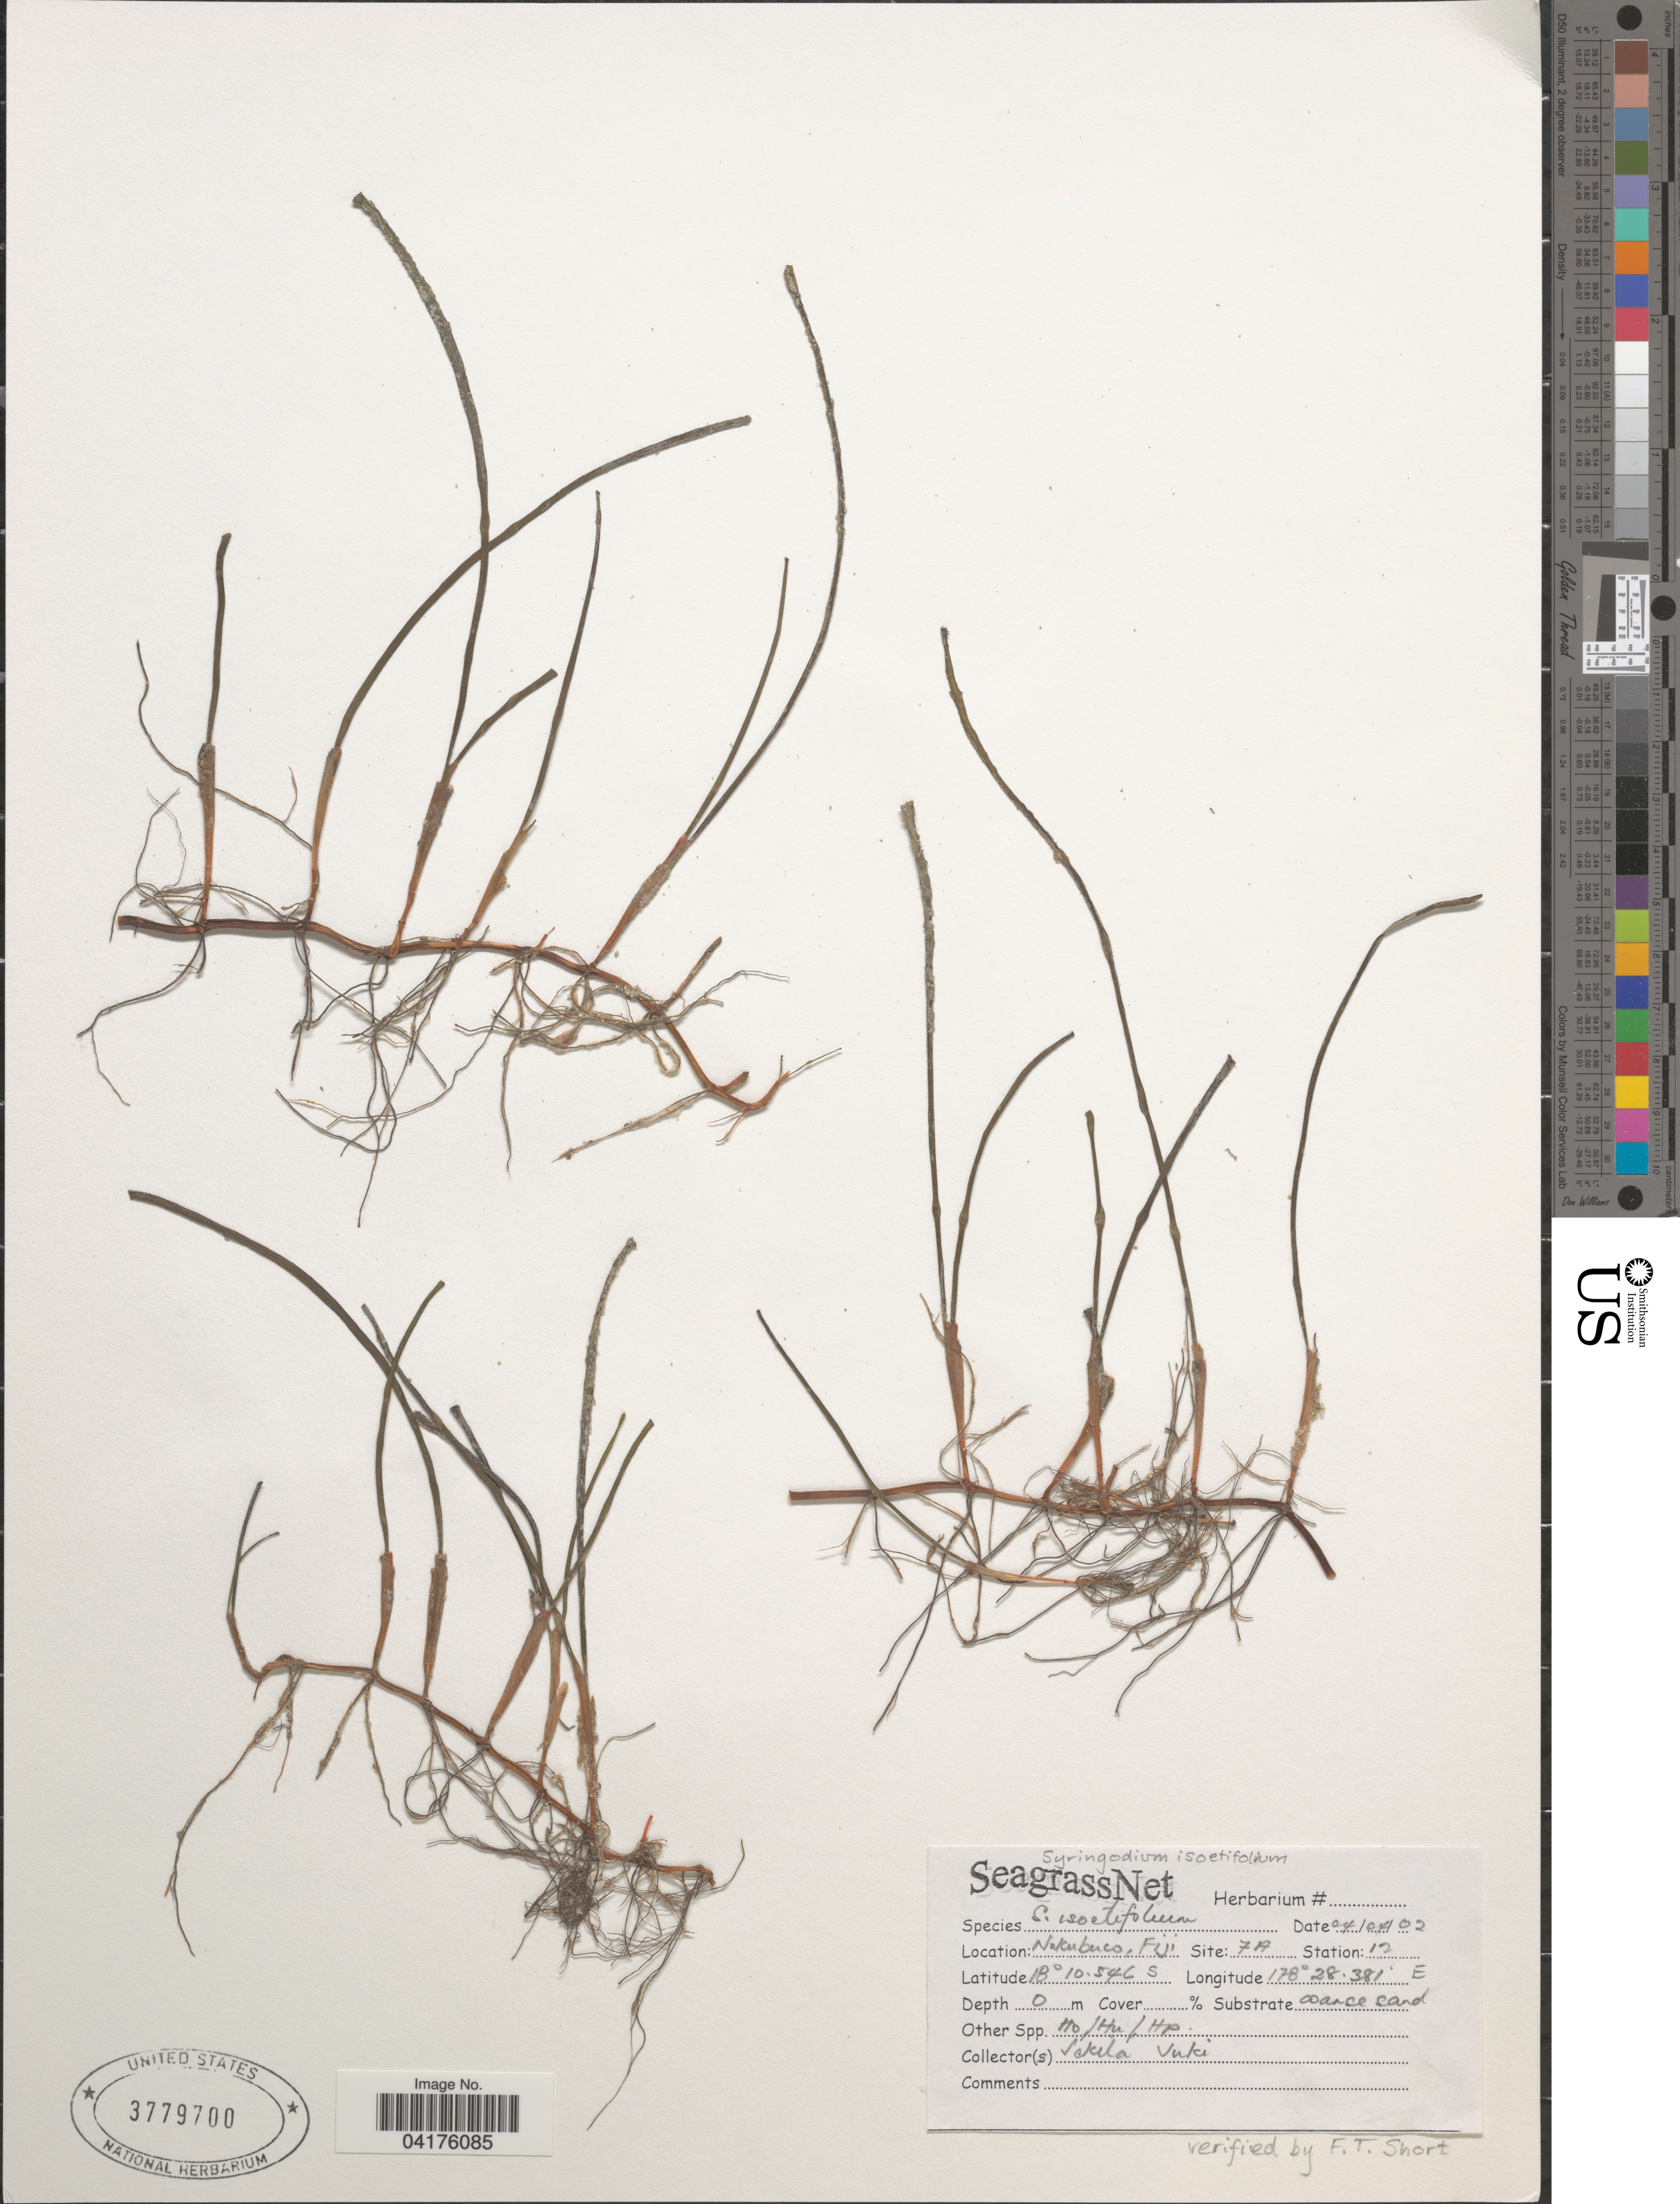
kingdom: Plantae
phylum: Tracheophyta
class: Liliopsida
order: Alismatales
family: Cymodoceaceae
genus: Syringodium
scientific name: Syringodium isoetifolium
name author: (Asch.) Dandy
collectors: V. Vuki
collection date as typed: Transcribed d/m/y: 4/4/2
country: Fiji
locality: Nukubuco. Site: 7A. Station: 12.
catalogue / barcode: US 3779700